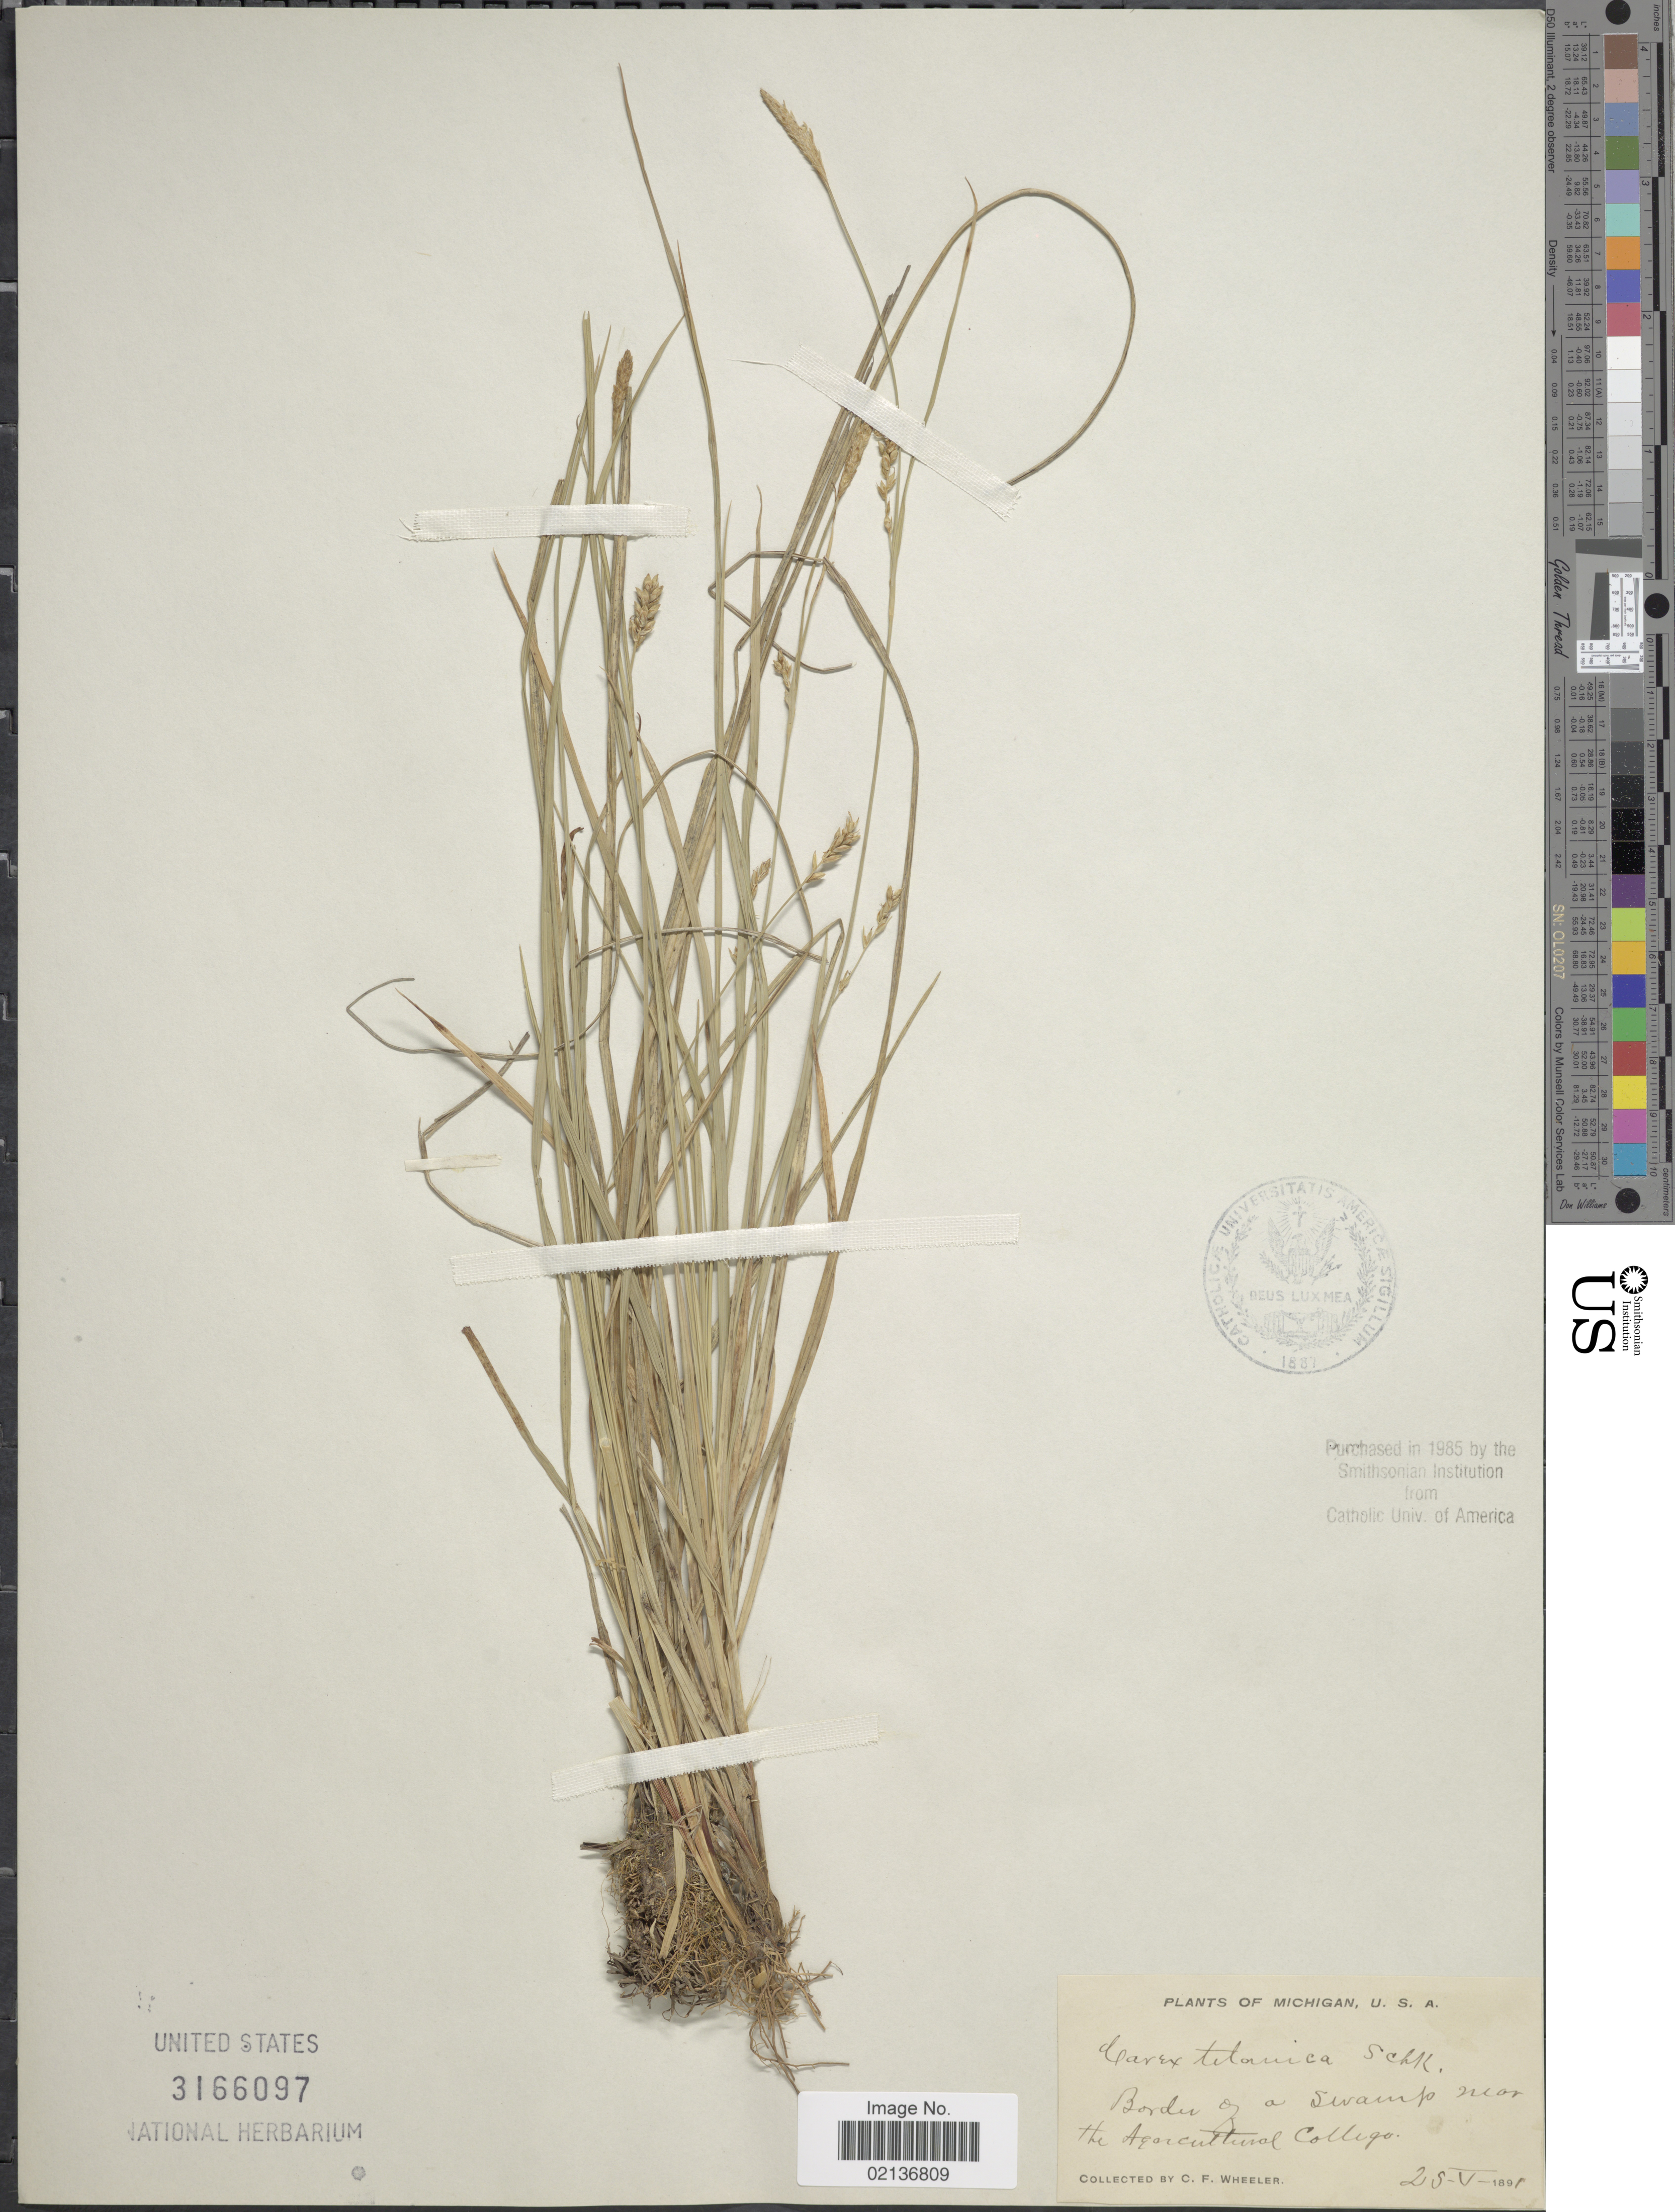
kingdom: Plantae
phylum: Tracheophyta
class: Liliopsida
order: Poales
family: Cyperaceae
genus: Carex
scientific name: Carex tetanica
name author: Schkuhr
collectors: C. Wheeler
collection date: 1891-05-25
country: United States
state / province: Michigan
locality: Border of a swamp near the Agricultural College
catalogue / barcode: US 3166097